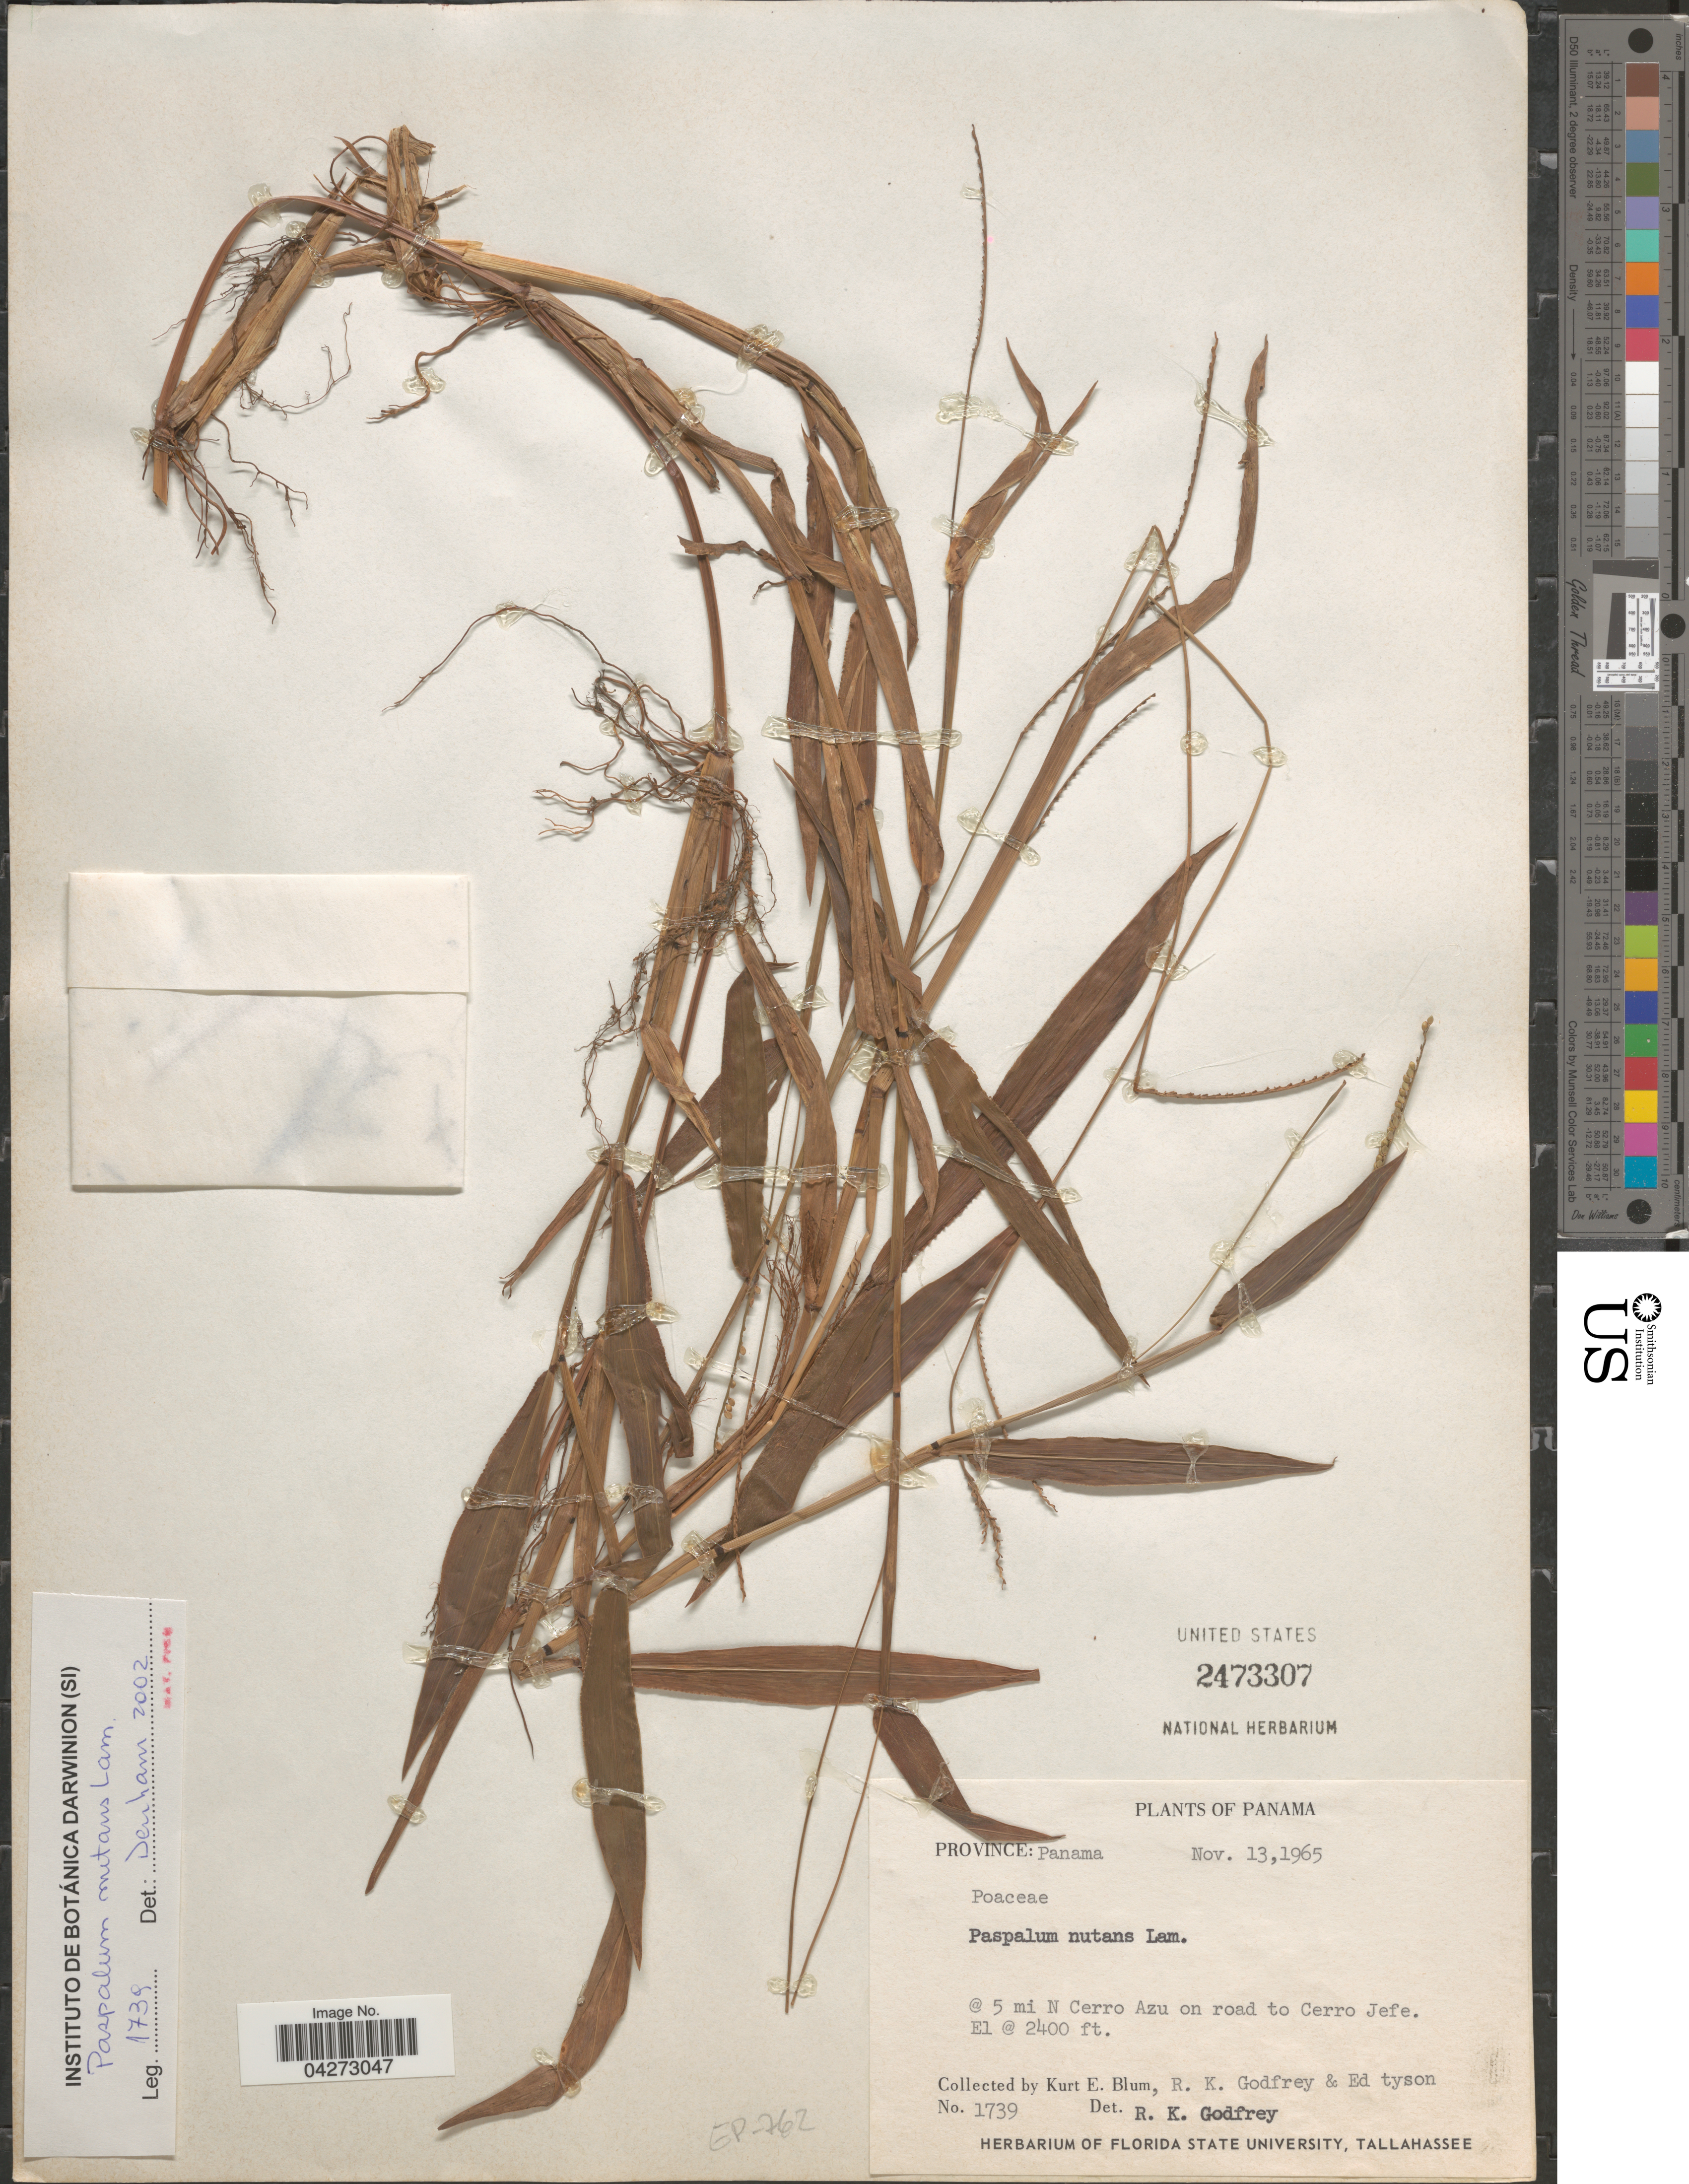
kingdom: Plantae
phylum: Tracheophyta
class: Liliopsida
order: Poales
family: Poaceae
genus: Paspalum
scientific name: Paspalum nutans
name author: Lam.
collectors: K. E. Blum, R. K. Godfrey & E. Tyson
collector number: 1739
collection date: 1965-11-13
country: Panama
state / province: Panamá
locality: @ 5 mi N Cerro Azu on road to Cerro Jefe.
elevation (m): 732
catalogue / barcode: US 2473307